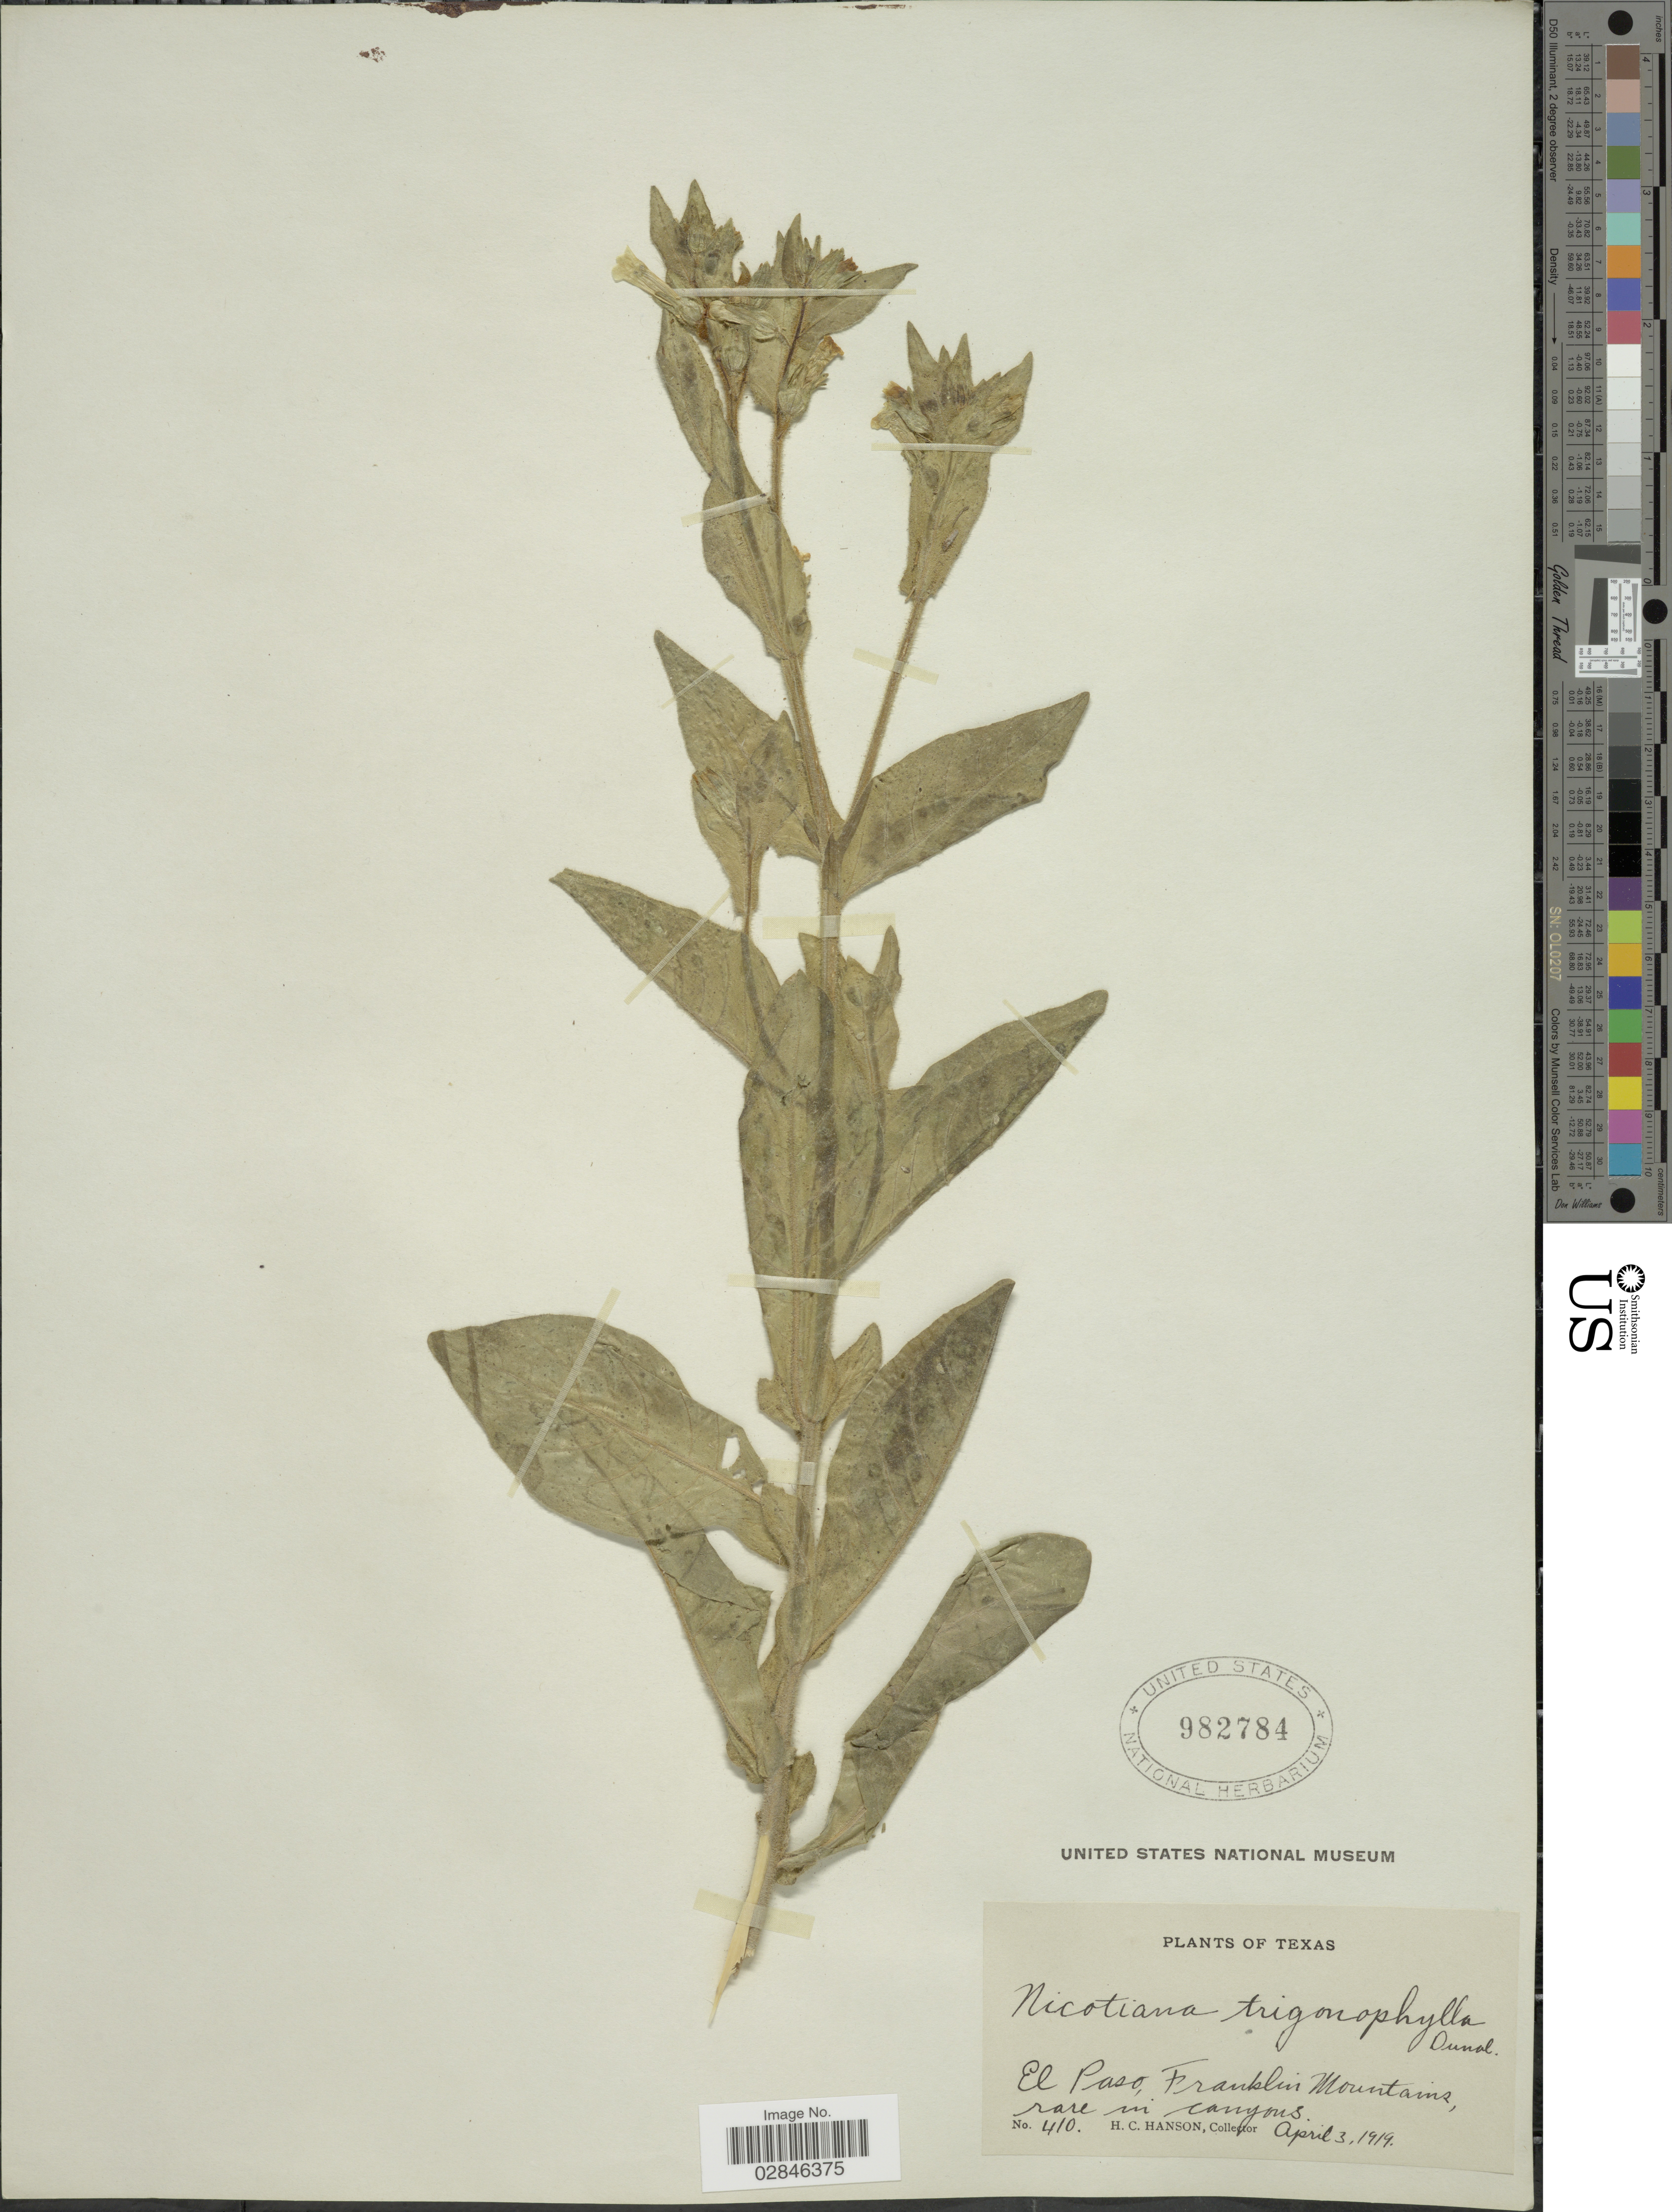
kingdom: Plantae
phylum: Tracheophyta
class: Magnoliopsida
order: Solanales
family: Solanaceae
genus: Nicotiana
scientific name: Nicotiana trigonophylla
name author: Dunal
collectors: H. Hanson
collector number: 410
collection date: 1919-04-03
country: United States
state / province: Texas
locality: El Paso, Franklin Mountains.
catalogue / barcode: US 982784